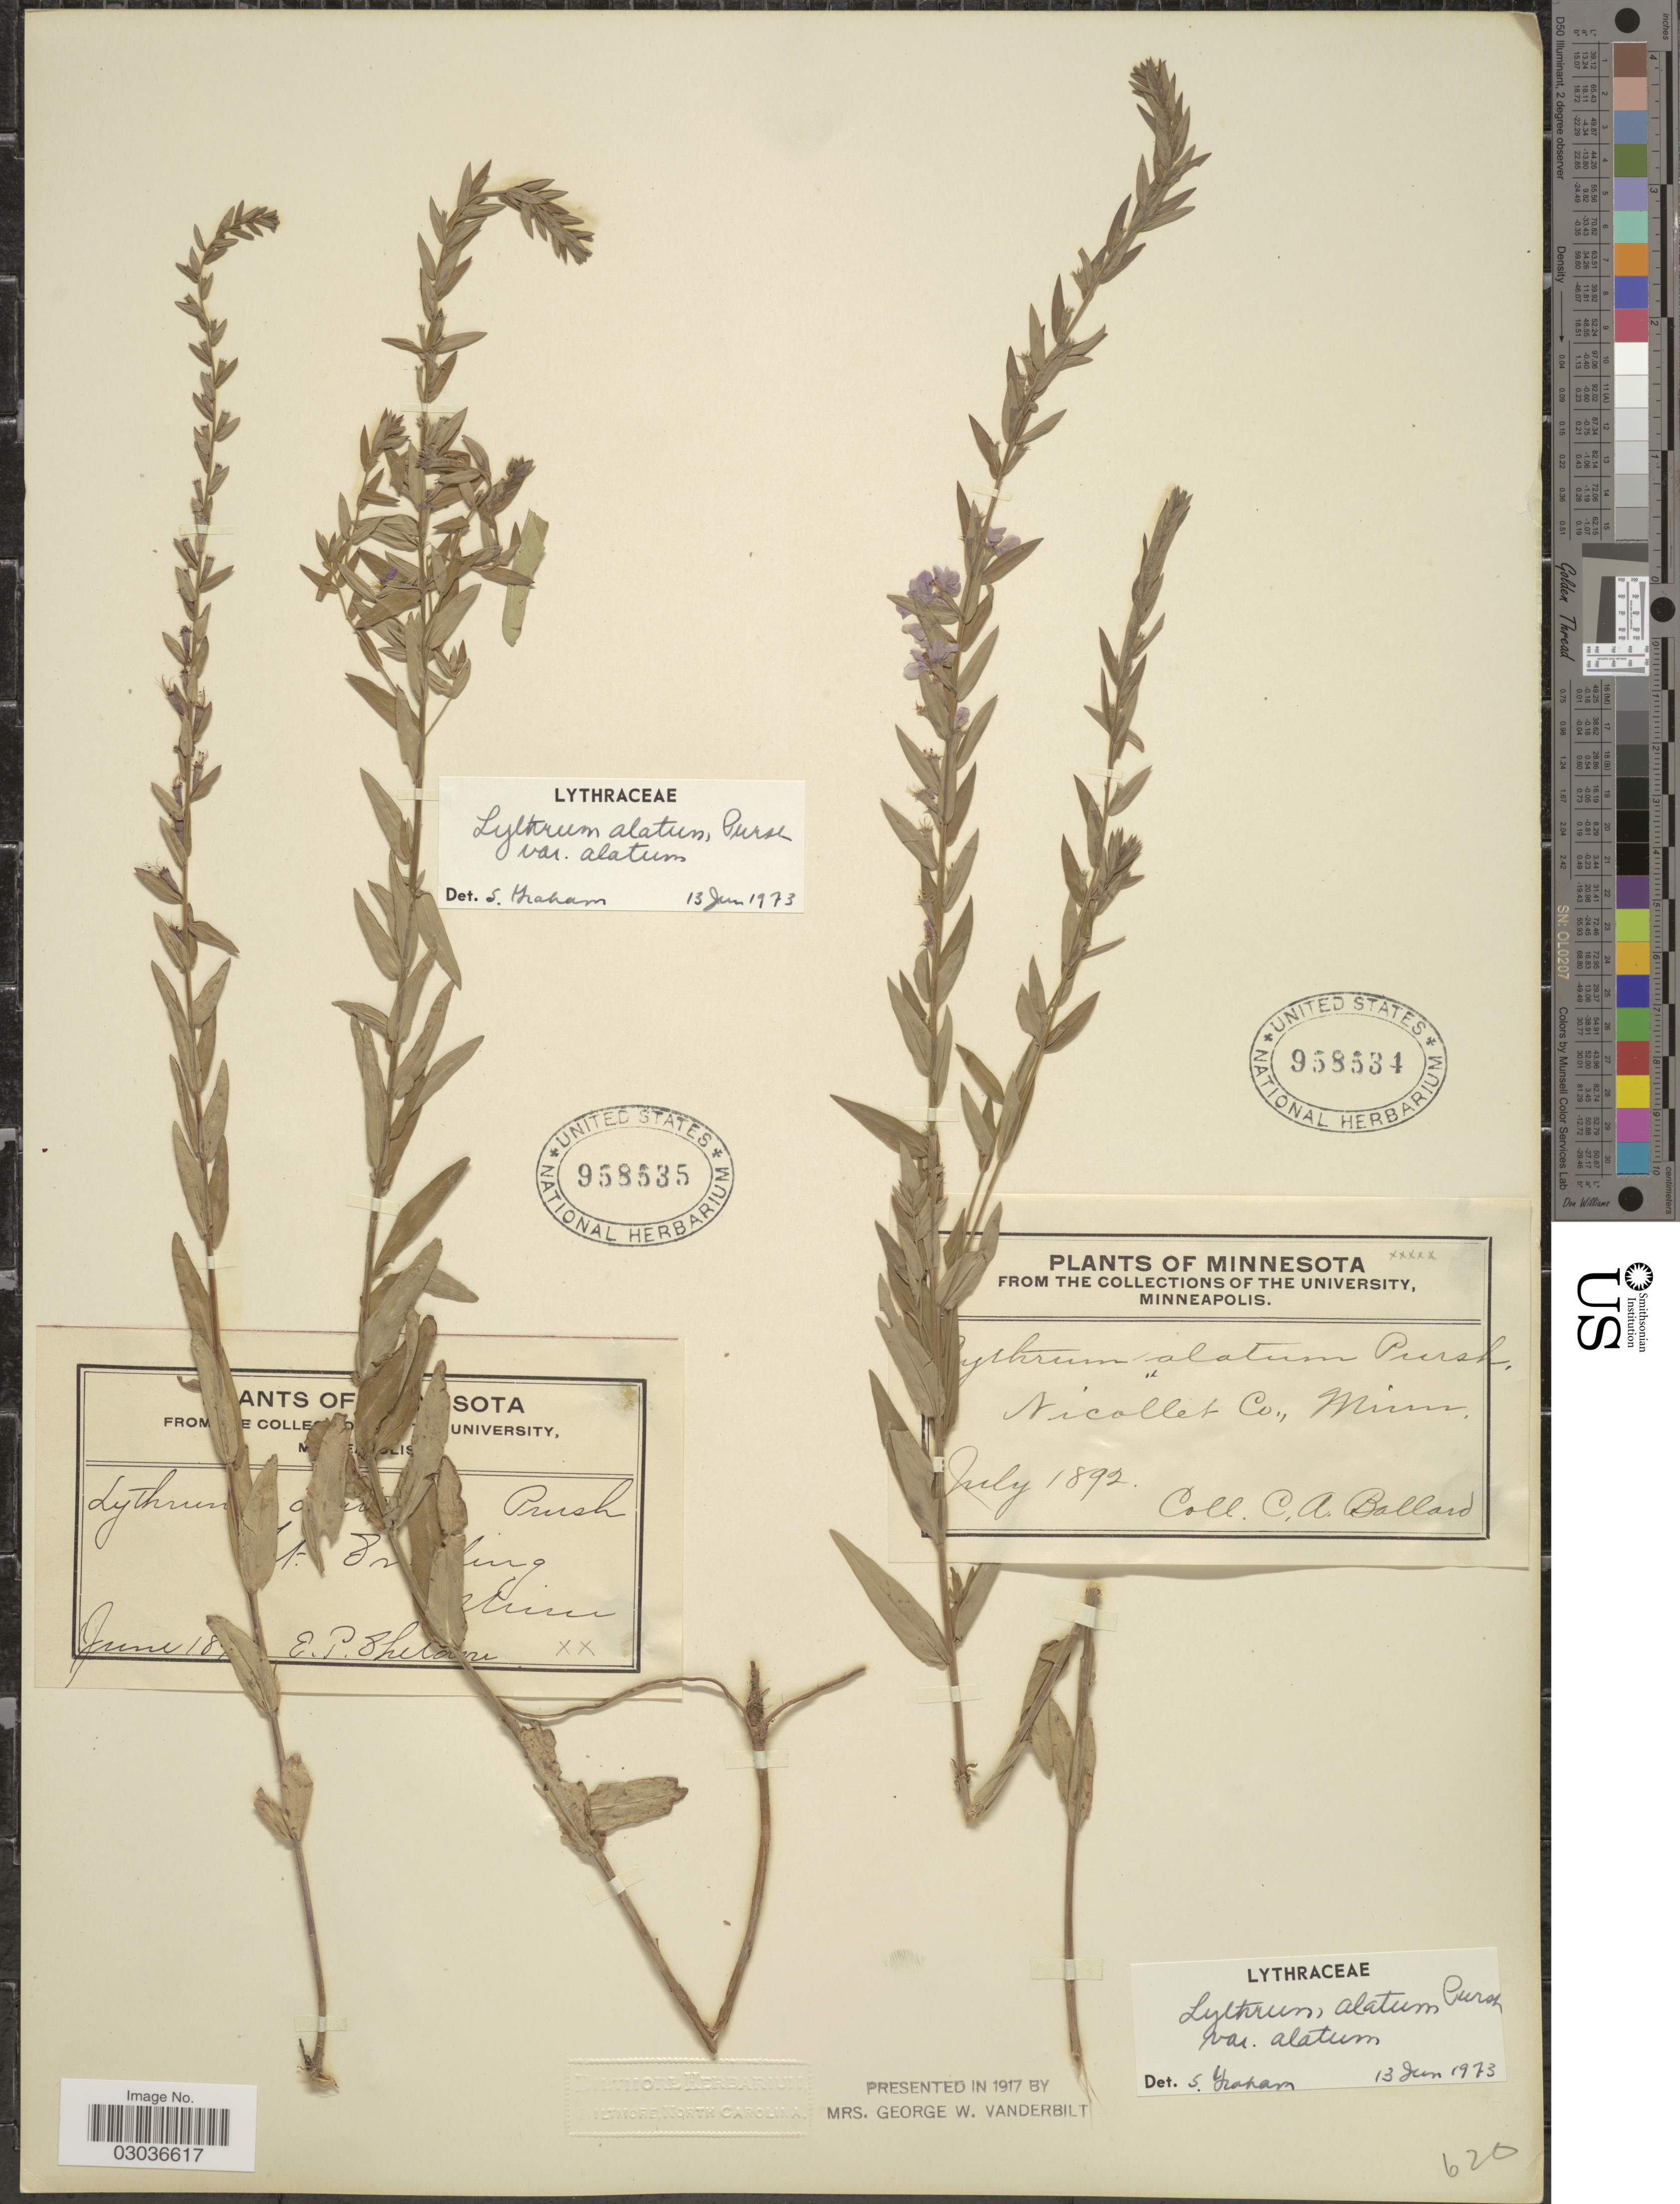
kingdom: Plantae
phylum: Tracheophyta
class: Magnoliopsida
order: Myrtales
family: Lythraceae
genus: Lythrum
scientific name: Lythrum alatum var. alatum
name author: Pursh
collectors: C. A. Ballard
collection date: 1892-07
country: United States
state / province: Minnesota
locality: Nicollet Co., Minn.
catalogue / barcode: US 958534